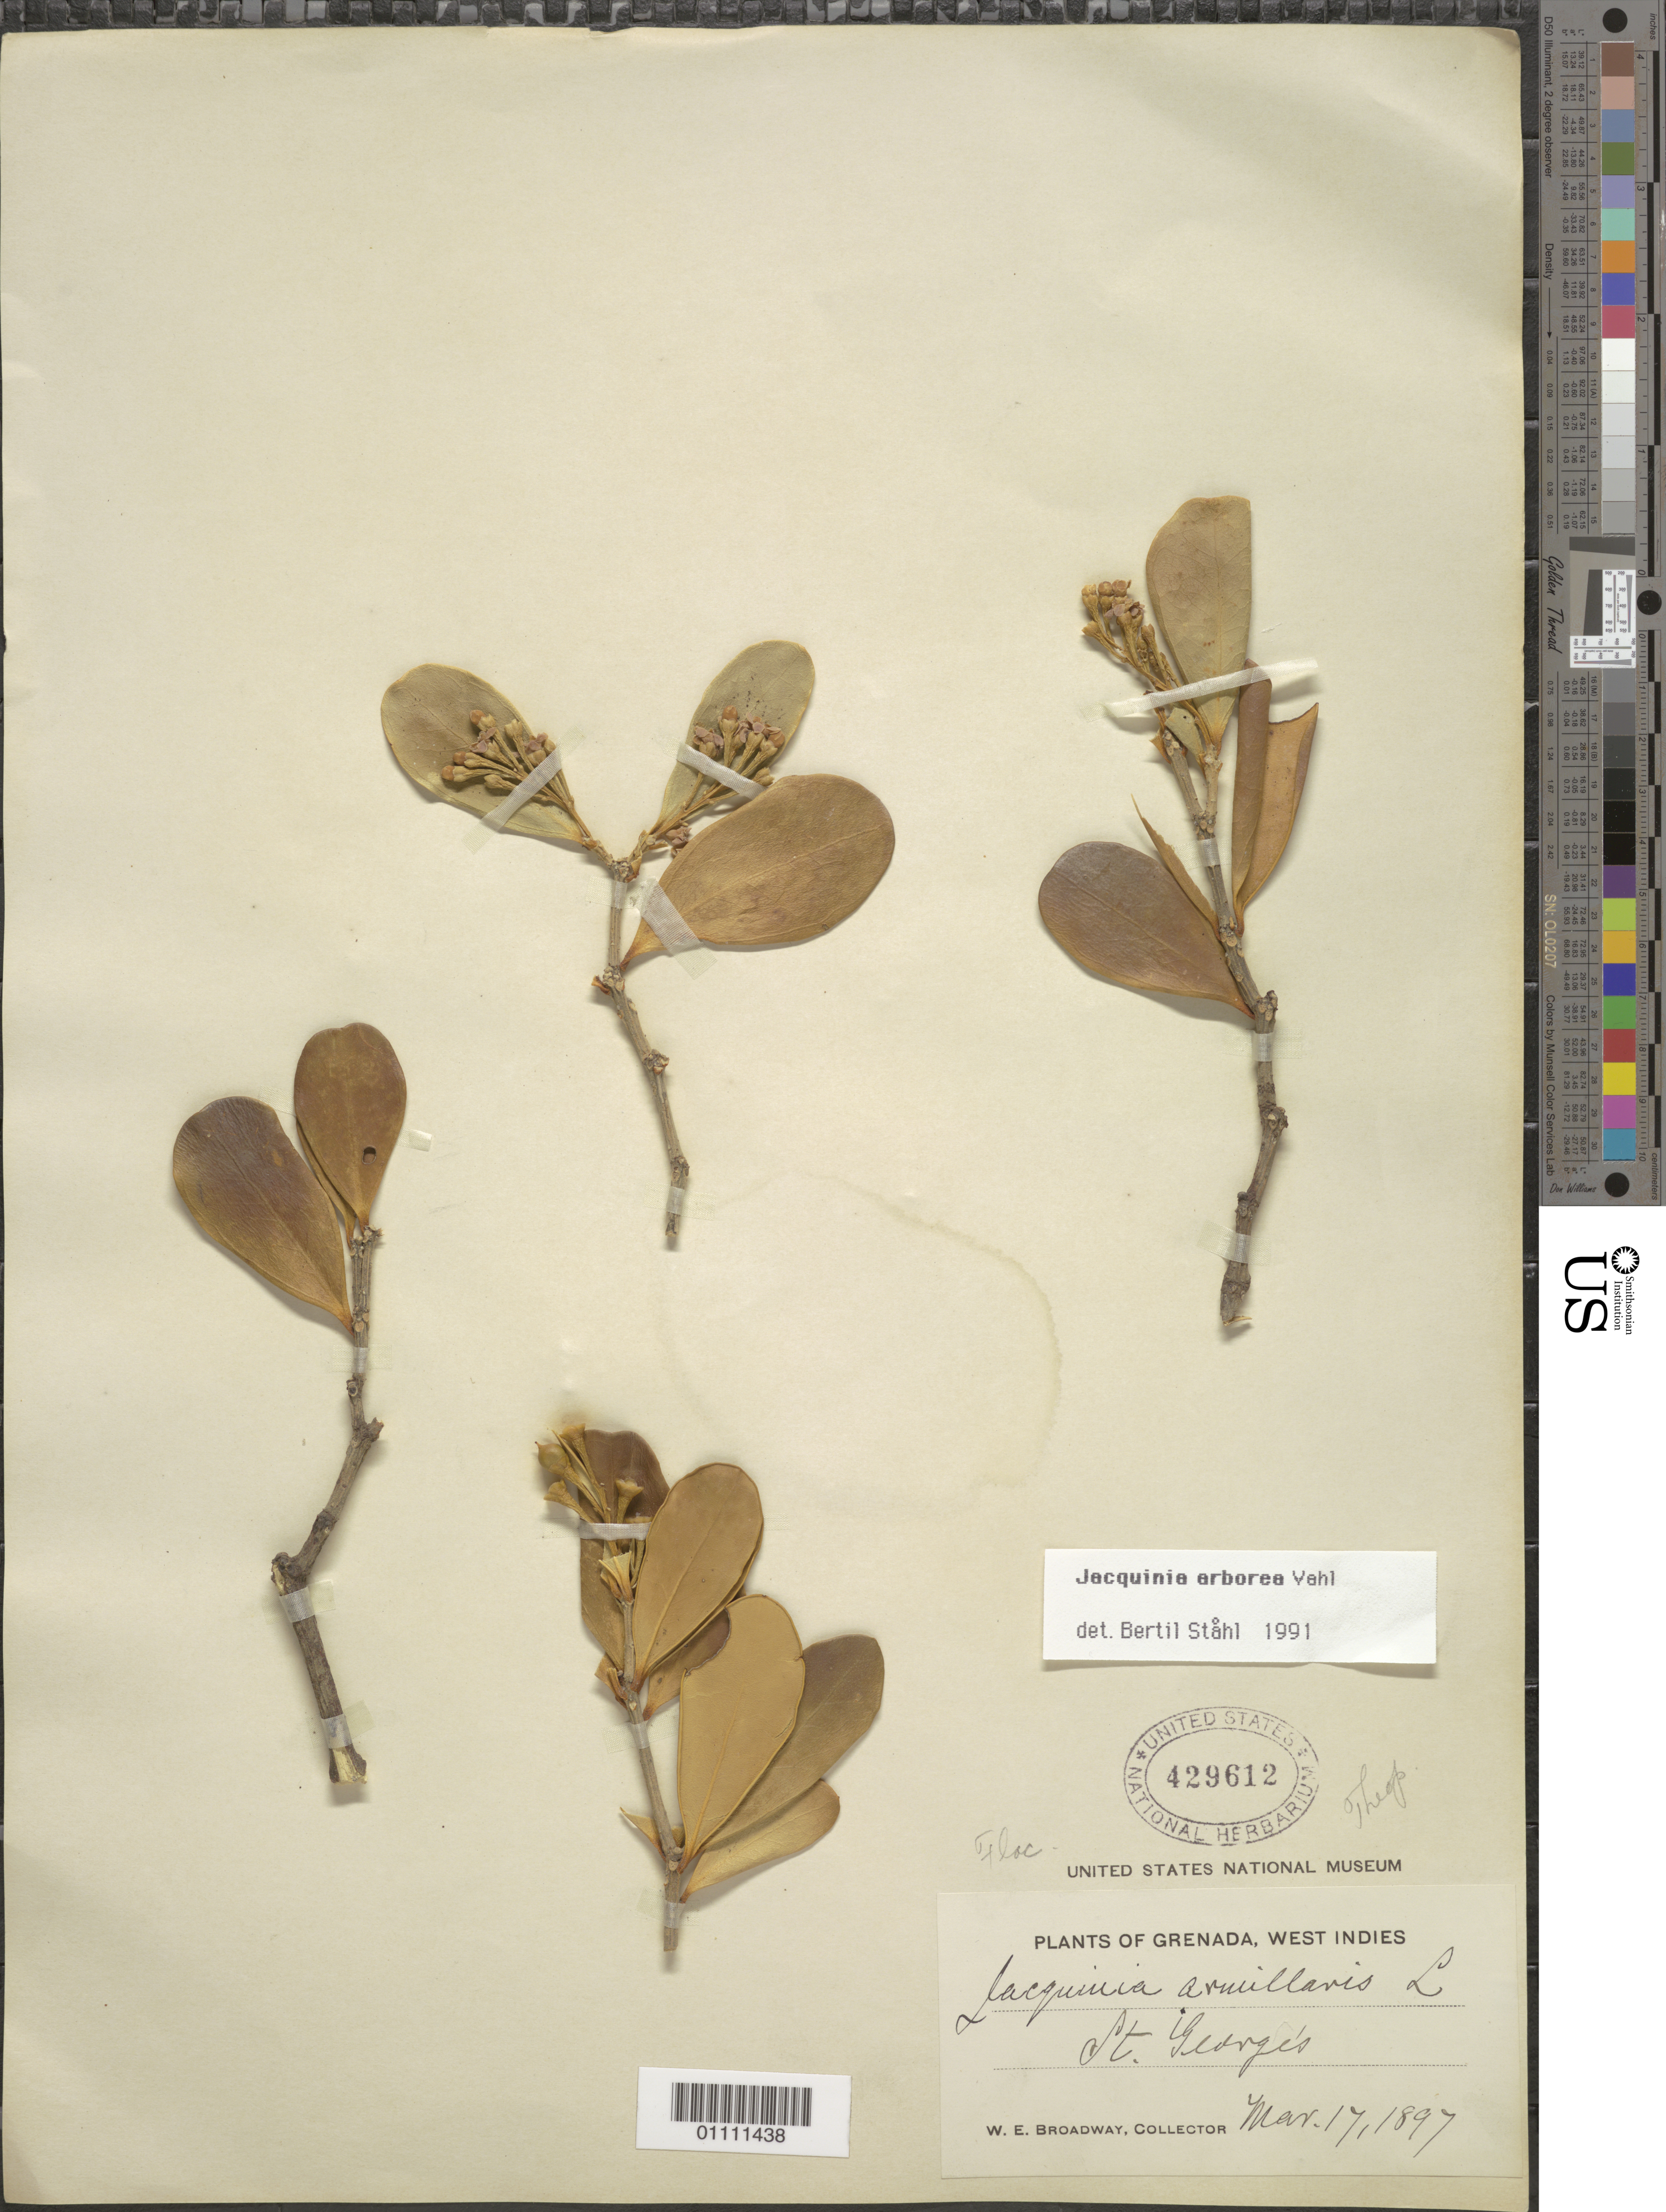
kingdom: Plantae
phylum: Tracheophyta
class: Magnoliopsida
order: Ericales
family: Primulaceae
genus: Jacquinia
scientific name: Jacquinia arborea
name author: Vahl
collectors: W. E. Broadway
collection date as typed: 17 Mar 1897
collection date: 1897-03-17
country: Grenada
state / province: Saint George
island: Grenada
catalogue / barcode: US 429612